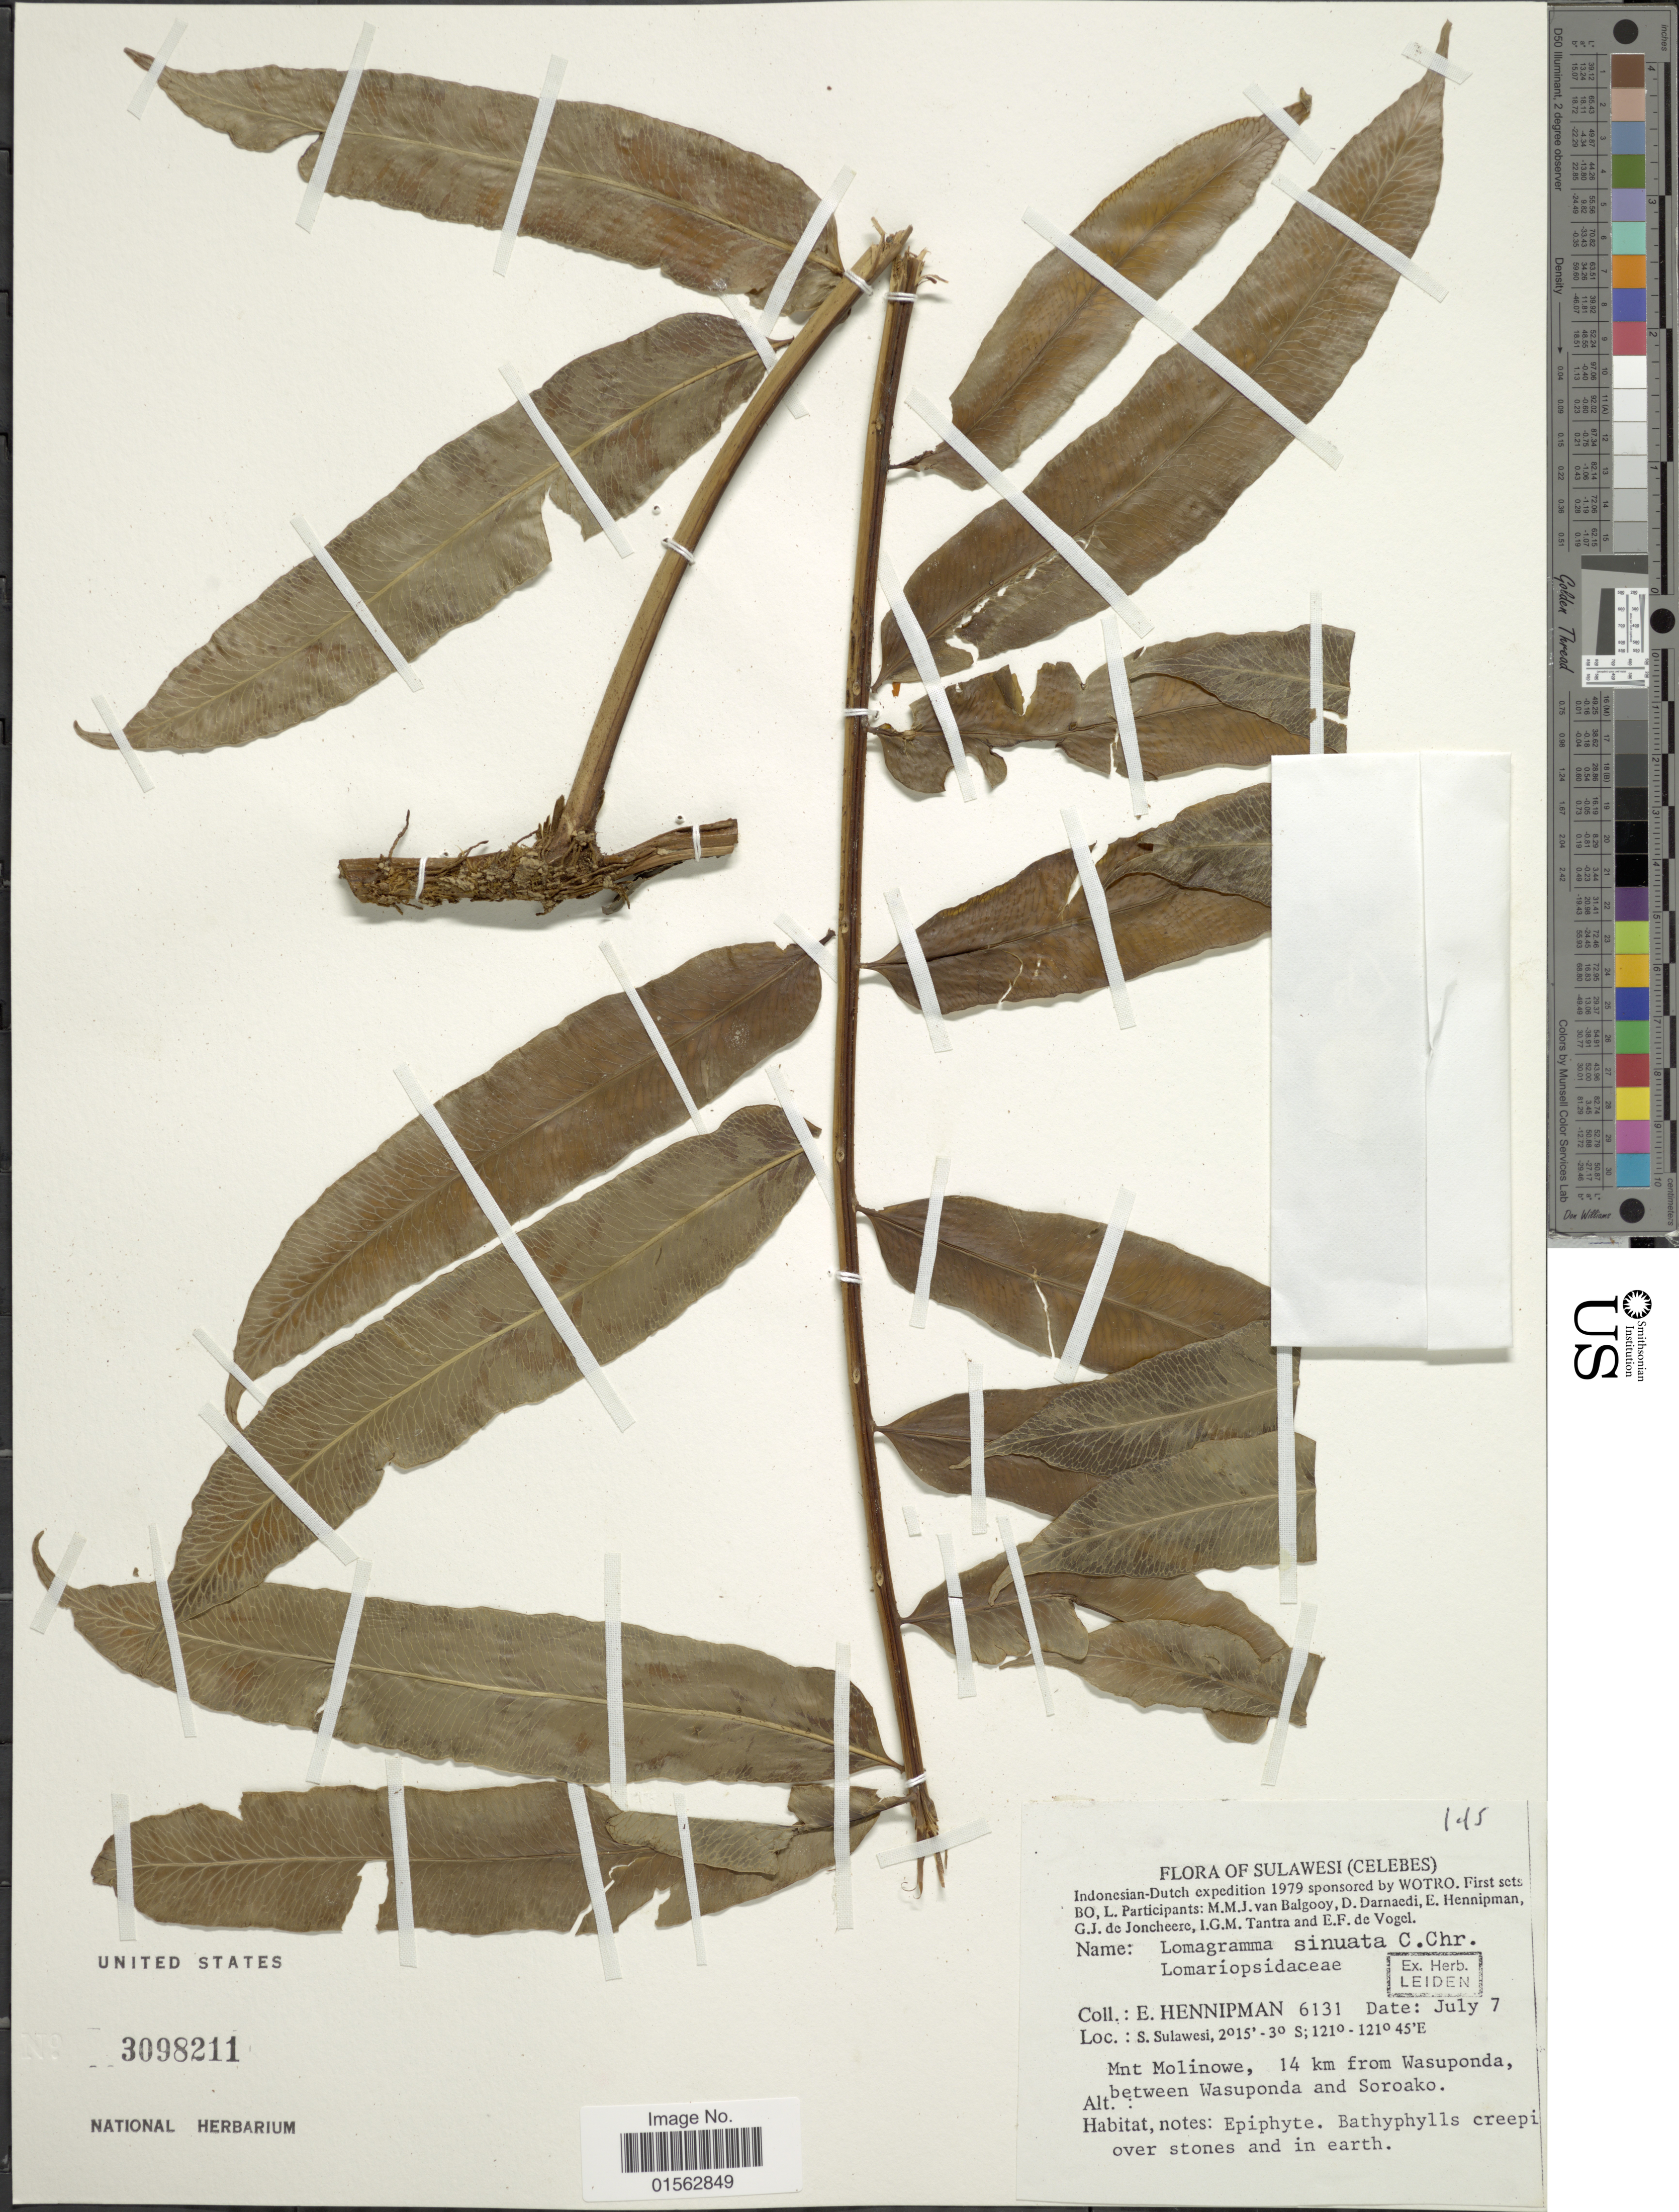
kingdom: Plantae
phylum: Tracheophyta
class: Polypodiopsida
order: Polypodiales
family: Dryopteridaceae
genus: Lomagramma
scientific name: Lomagramma sinuata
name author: C. Chr.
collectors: E. Hennipman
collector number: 6131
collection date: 1979-07-07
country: Indonesia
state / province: Sulawesi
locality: Sulawesi (Celebes), S. Sulawesi, Mnt Molinowe, 14 km from Wasuponda between Wasuponda and Soroako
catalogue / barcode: US 3098211